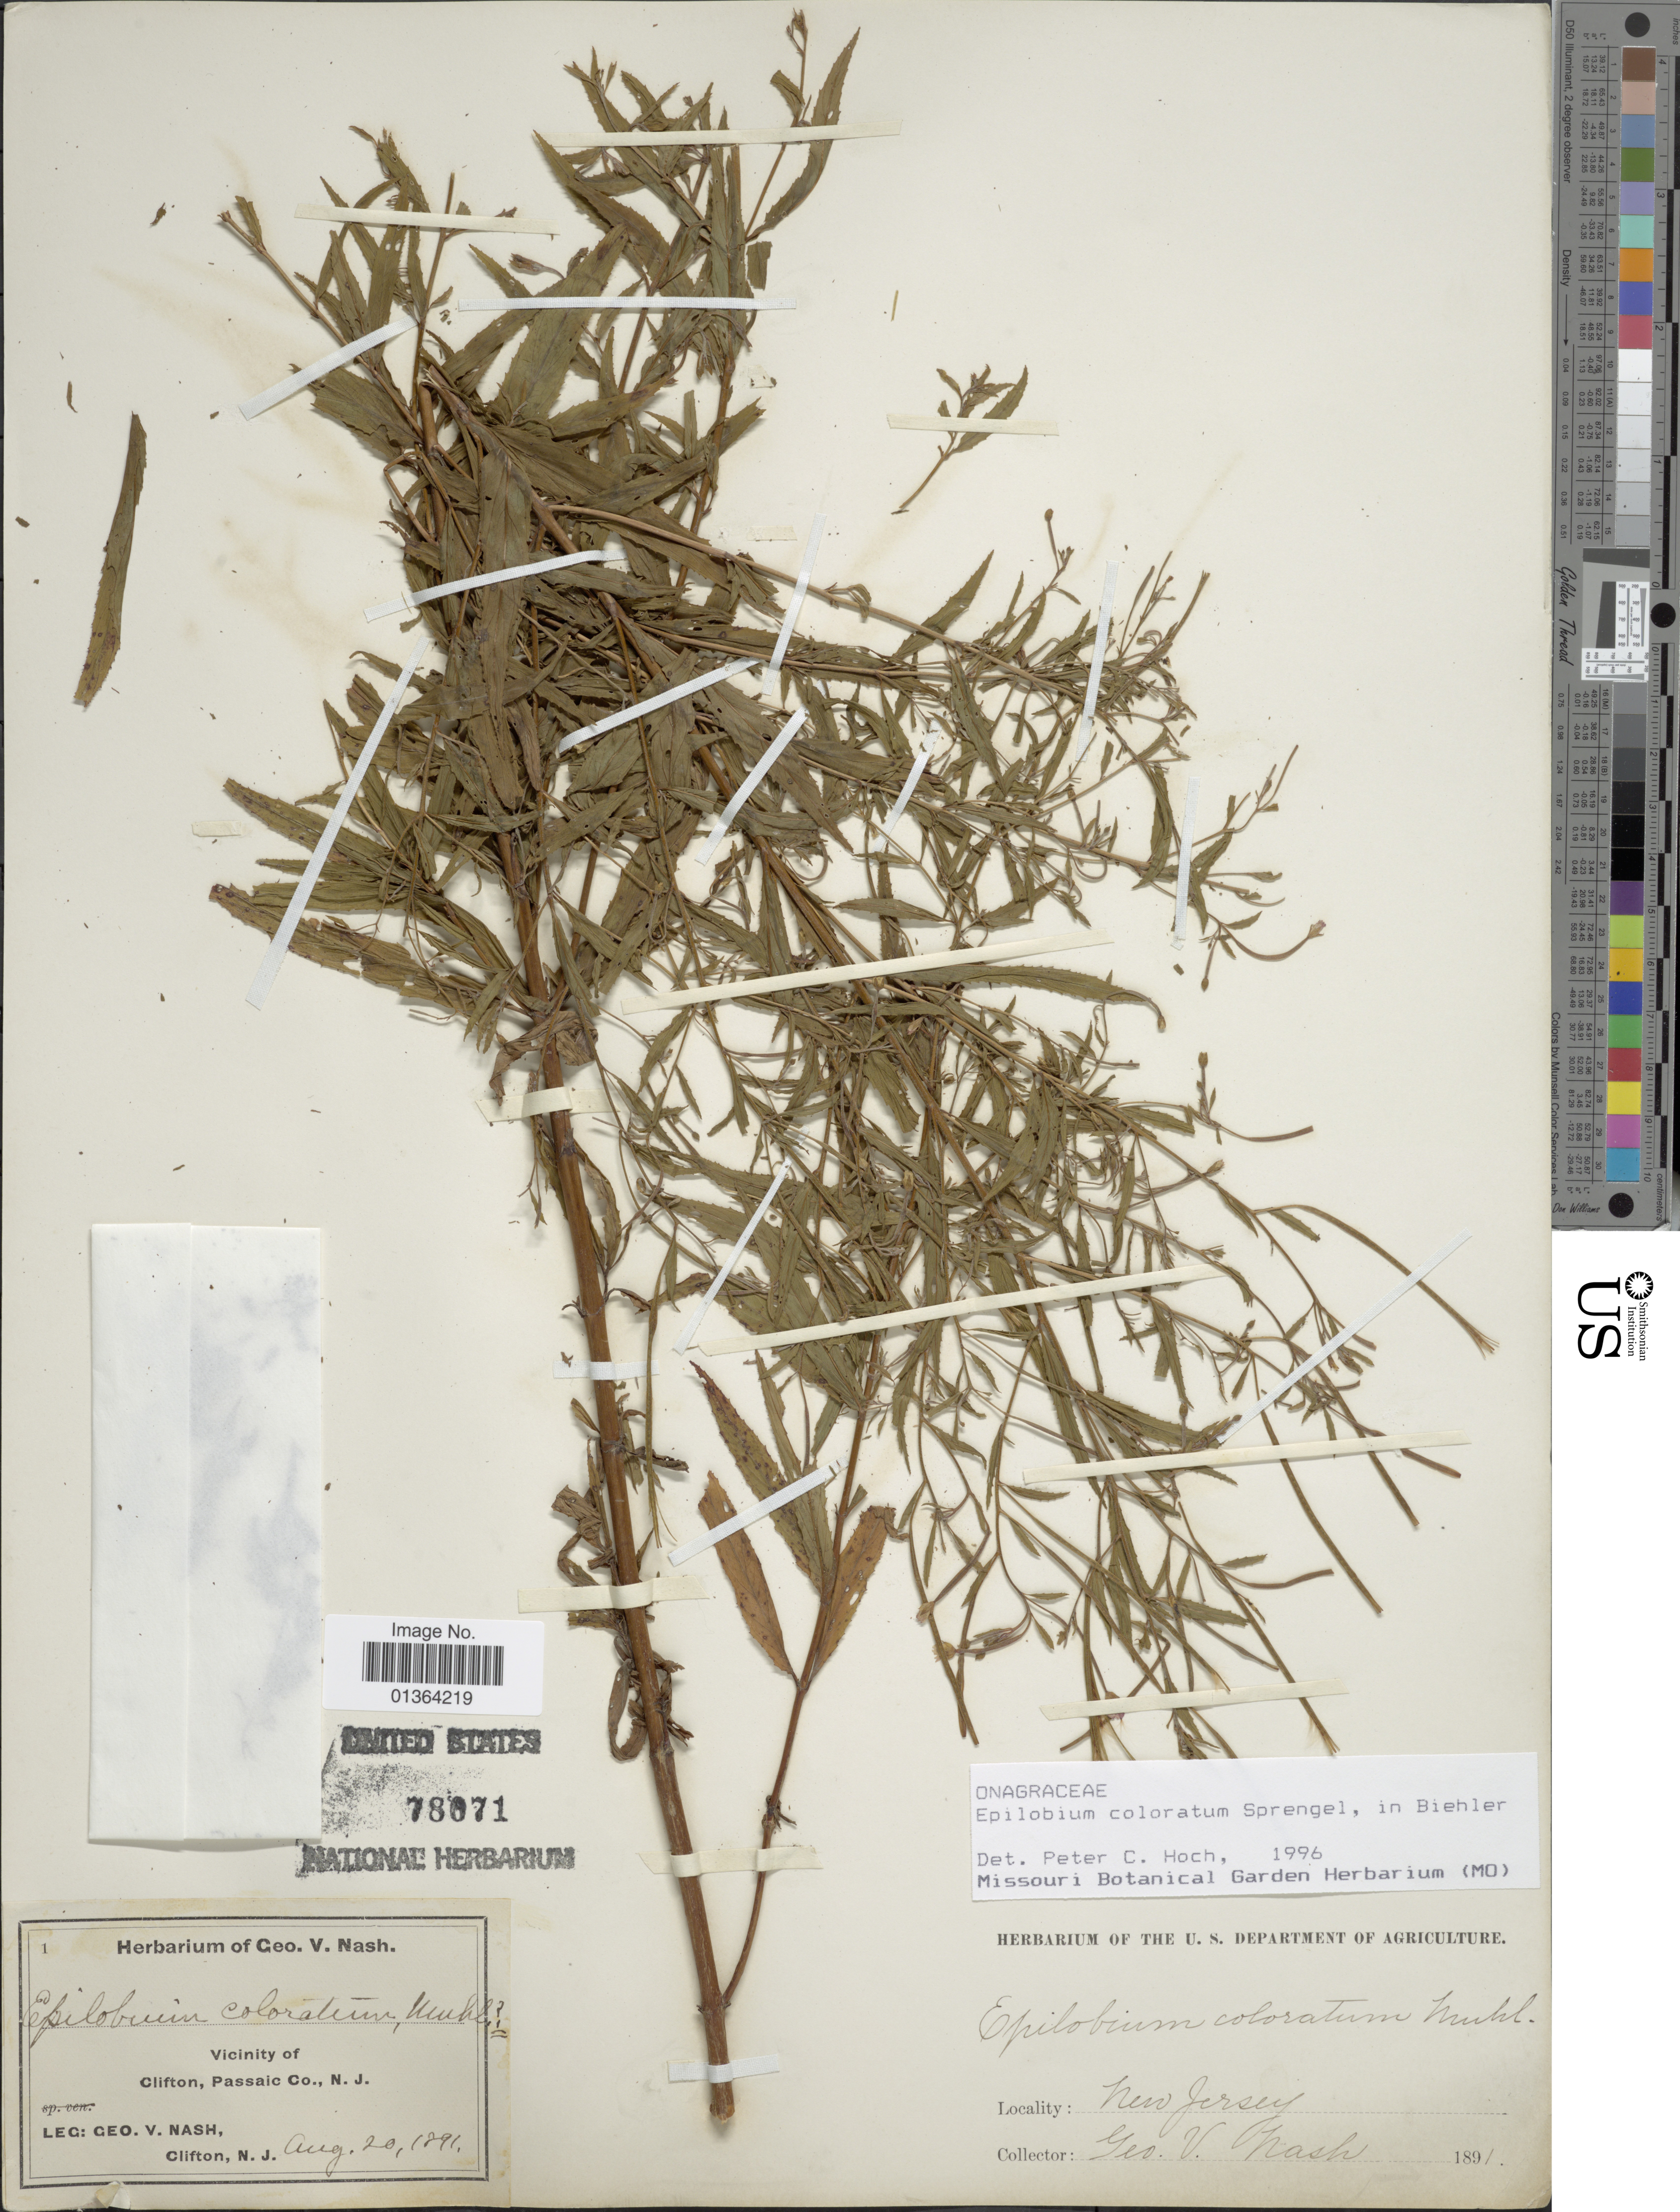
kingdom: Plantae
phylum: Tracheophyta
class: Magnoliopsida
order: Myrtales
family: Onagraceae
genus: Epilobium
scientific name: Epilobium coloratum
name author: Biehler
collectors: G. V. Nash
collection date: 1891-08-20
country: United States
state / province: New Jersey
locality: Vicinity of Clifton, Passaic Co.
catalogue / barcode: US 78071